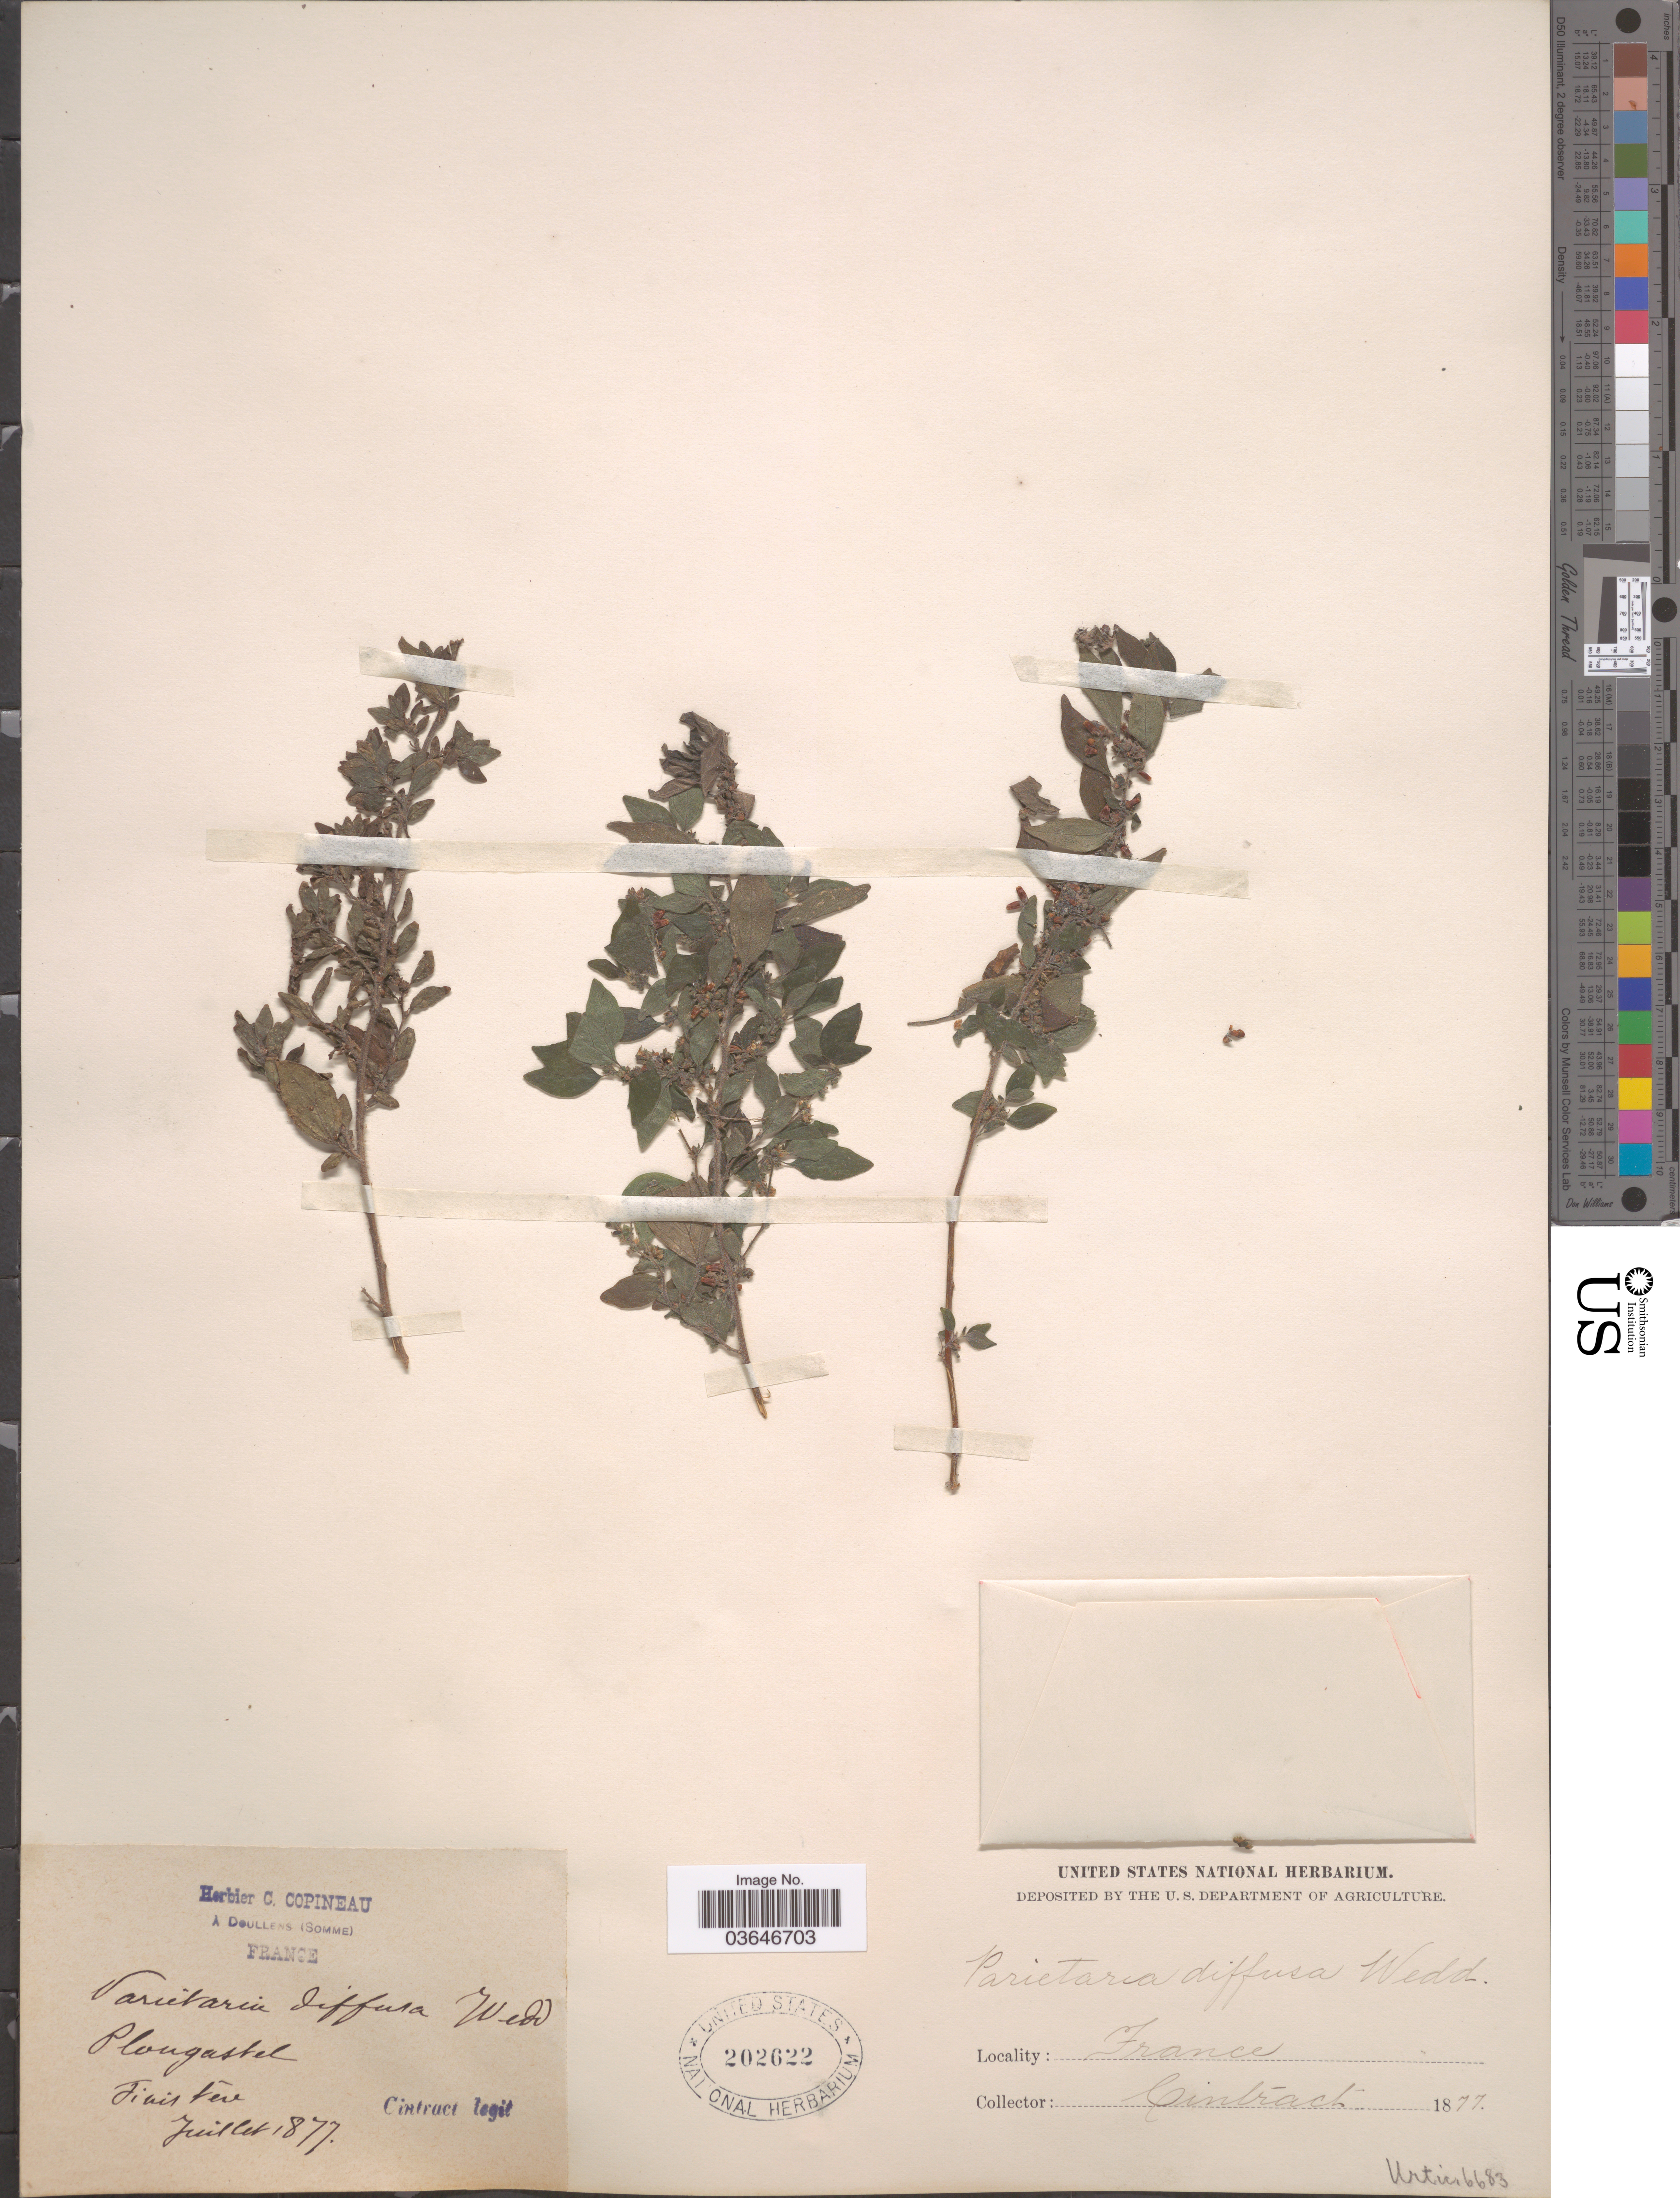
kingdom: Plantae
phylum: Tracheophyta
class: Magnoliopsida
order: Rosales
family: Urticaceae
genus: Parietaria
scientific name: Parietaria diffusa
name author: Mert. ex W.D.J. Koch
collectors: Cintract, --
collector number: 6683?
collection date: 1877-07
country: France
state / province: Bretagne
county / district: Finistère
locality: Plougastel. Finistère.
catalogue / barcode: US 202622